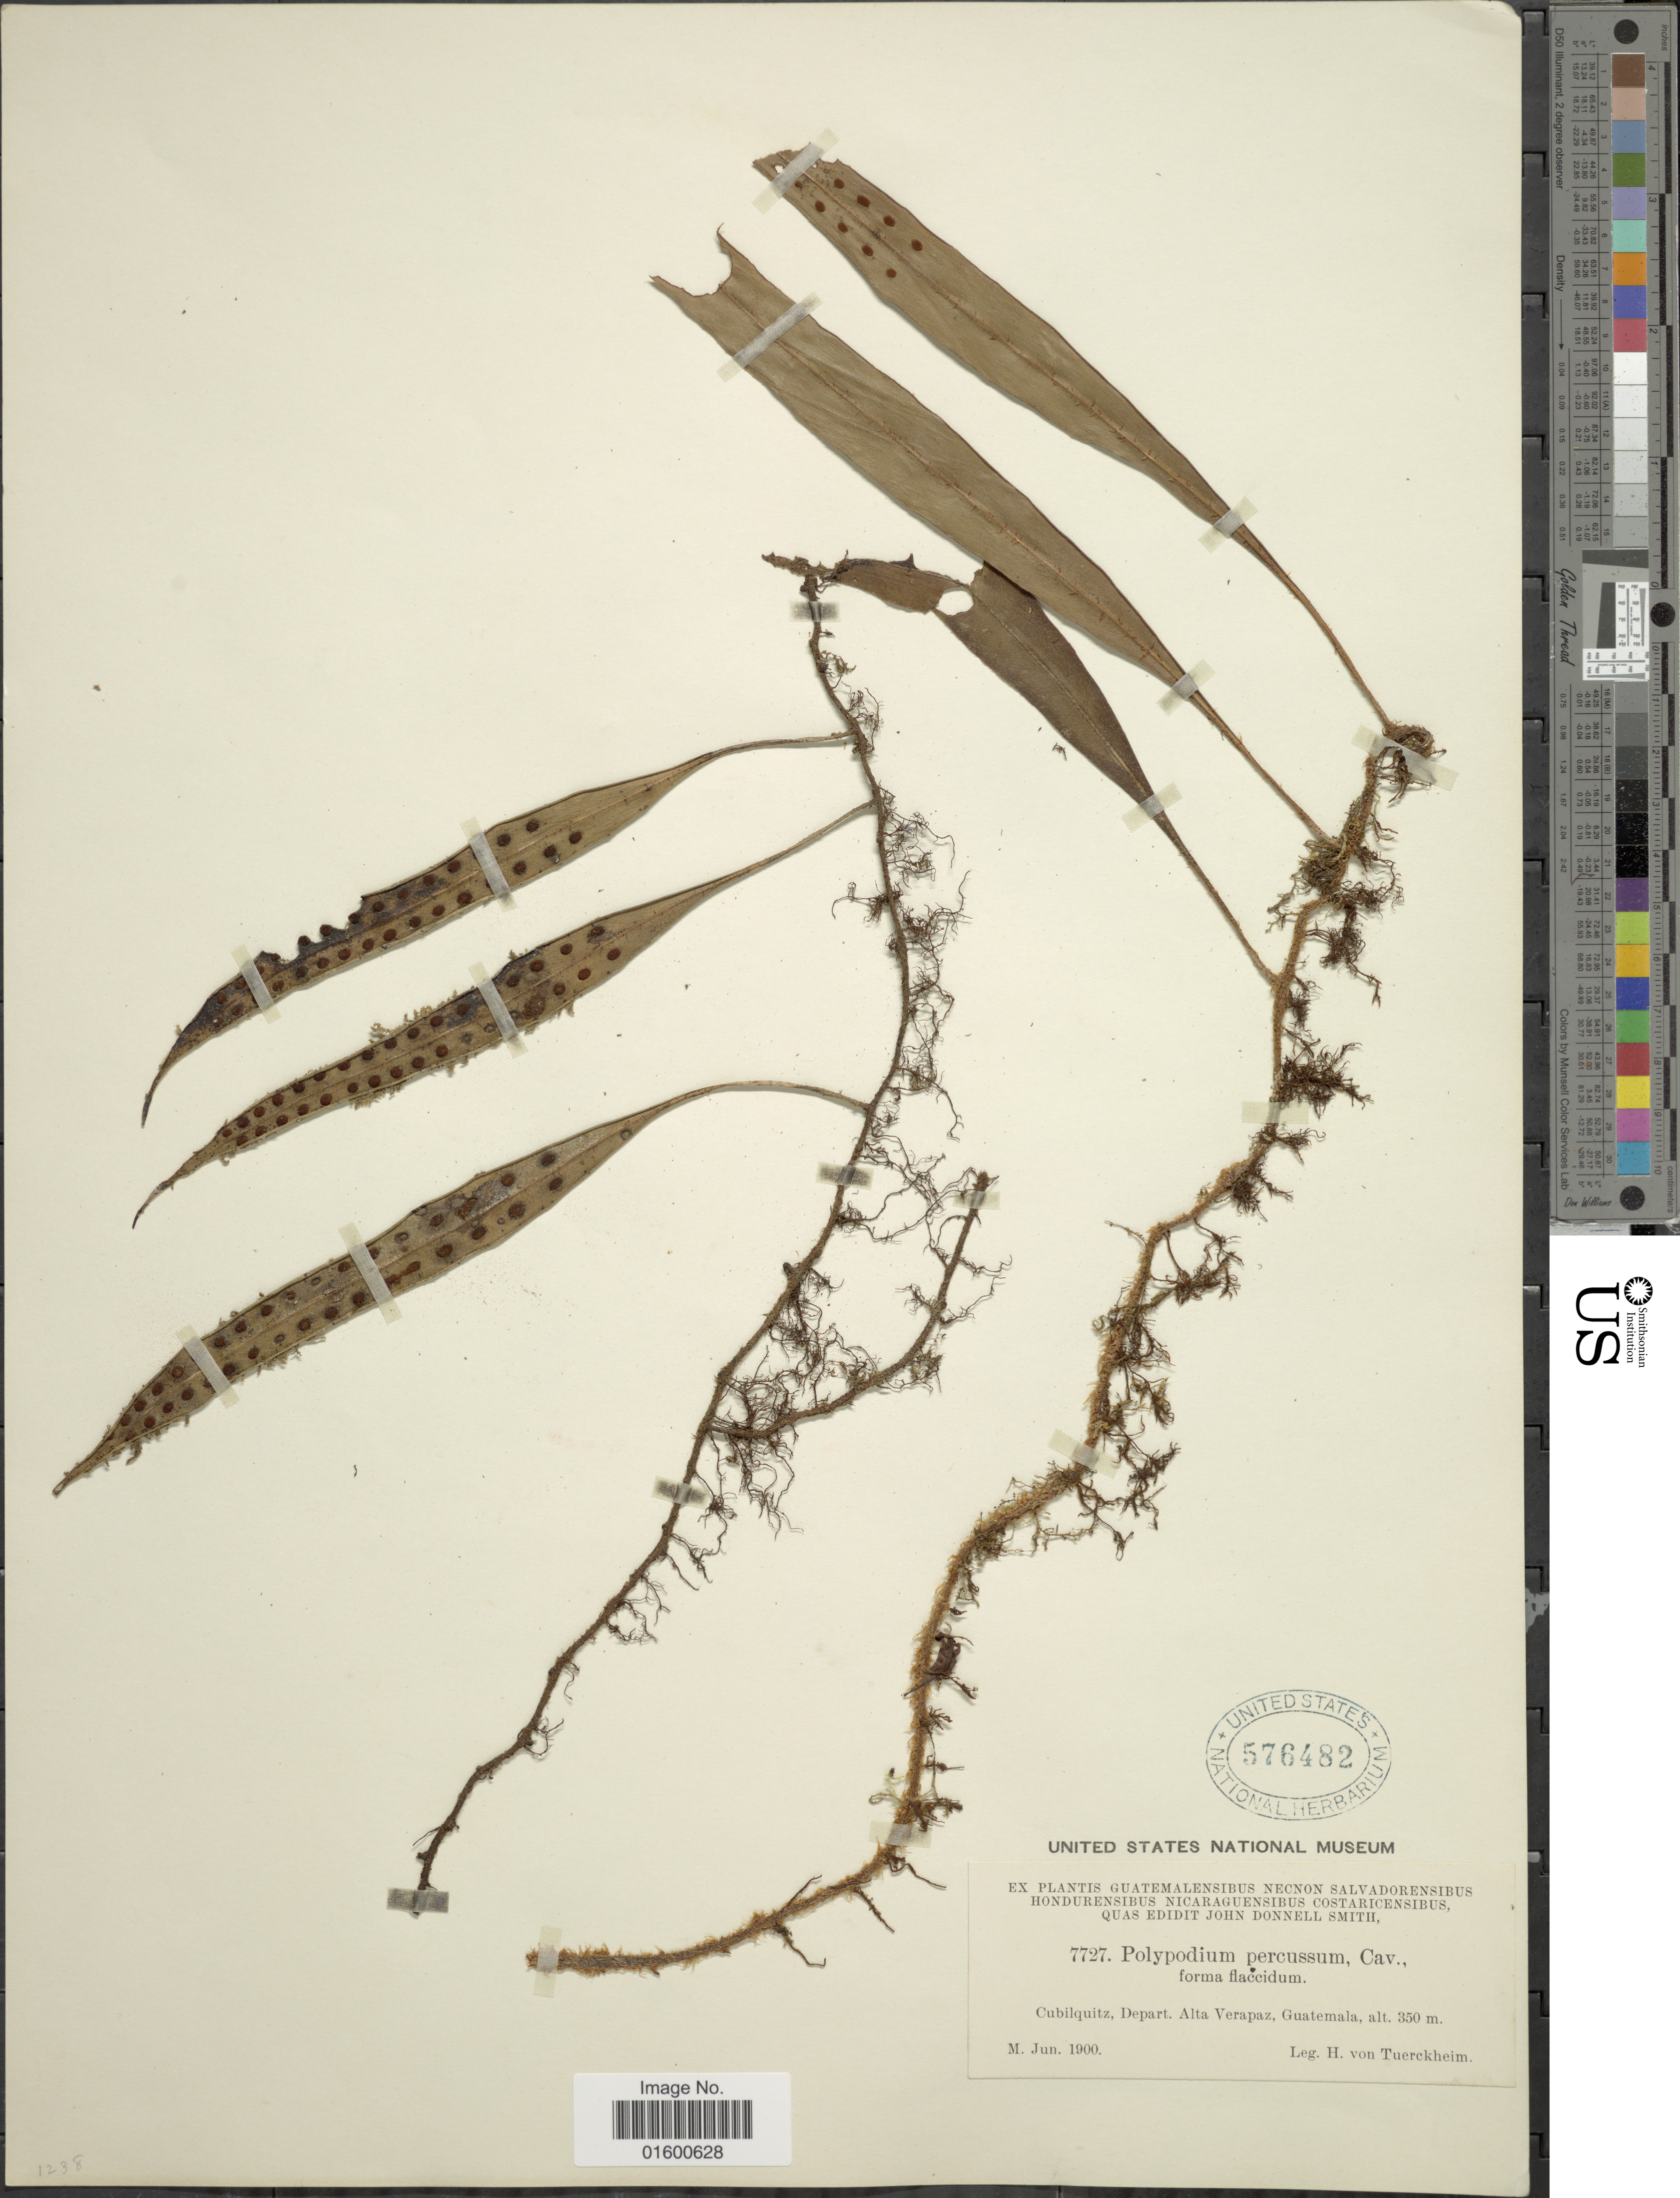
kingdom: Plantae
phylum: Tracheophyta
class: Polypodiopsida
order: Polypodiales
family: Polypodiaceae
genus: Microgramma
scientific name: Microgramma percussa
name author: (Cav.) de la Sota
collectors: H. von Türckheim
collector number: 7727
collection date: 1900-06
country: Guatemala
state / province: Alta Verapaz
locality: Cubilquitz, Depart. Alta Verapaz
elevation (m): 350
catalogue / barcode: US 576482